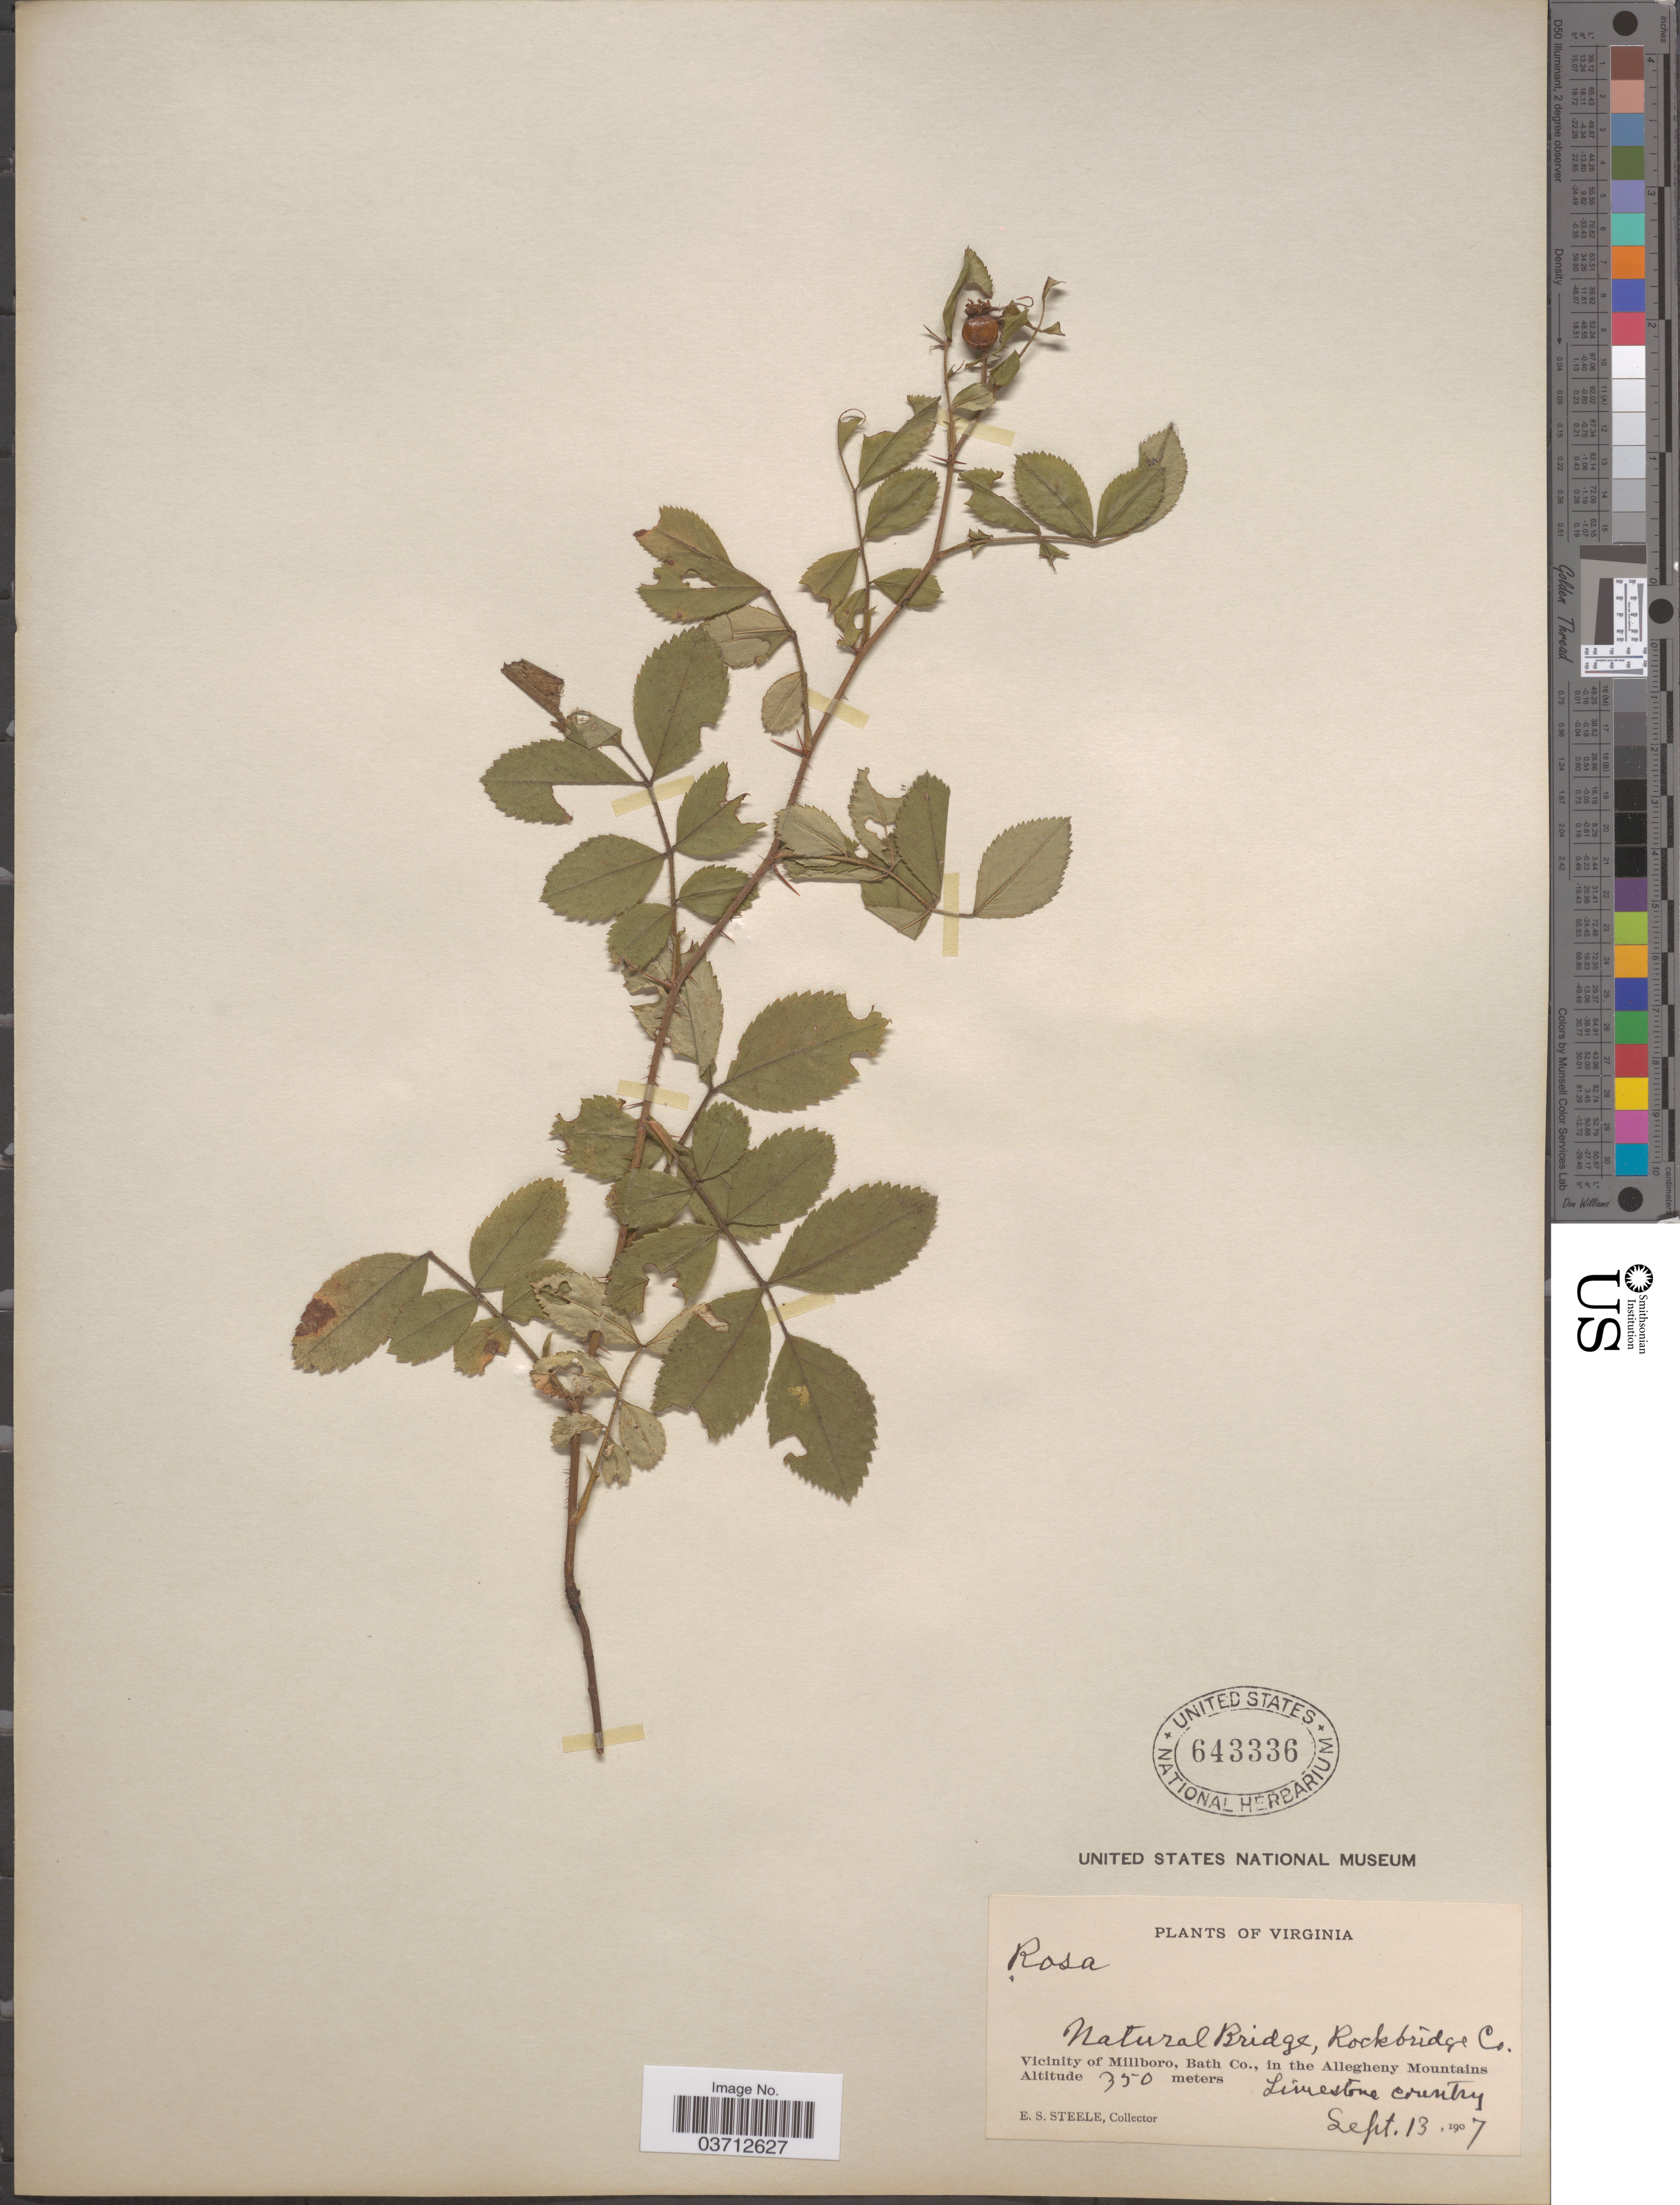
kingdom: Plantae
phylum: Tracheophyta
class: Magnoliopsida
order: Rosales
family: Rosaceae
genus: Rosa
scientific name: Rosa sp.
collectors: E. Steele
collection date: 1907-09-13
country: United States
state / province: Virginia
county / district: Bath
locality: Natural Bridge, Rockbridge Co. Vicinity of Millboro, Bath Co., in the Allegheny Mountains. Limestone Country.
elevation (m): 350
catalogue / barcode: US 643336